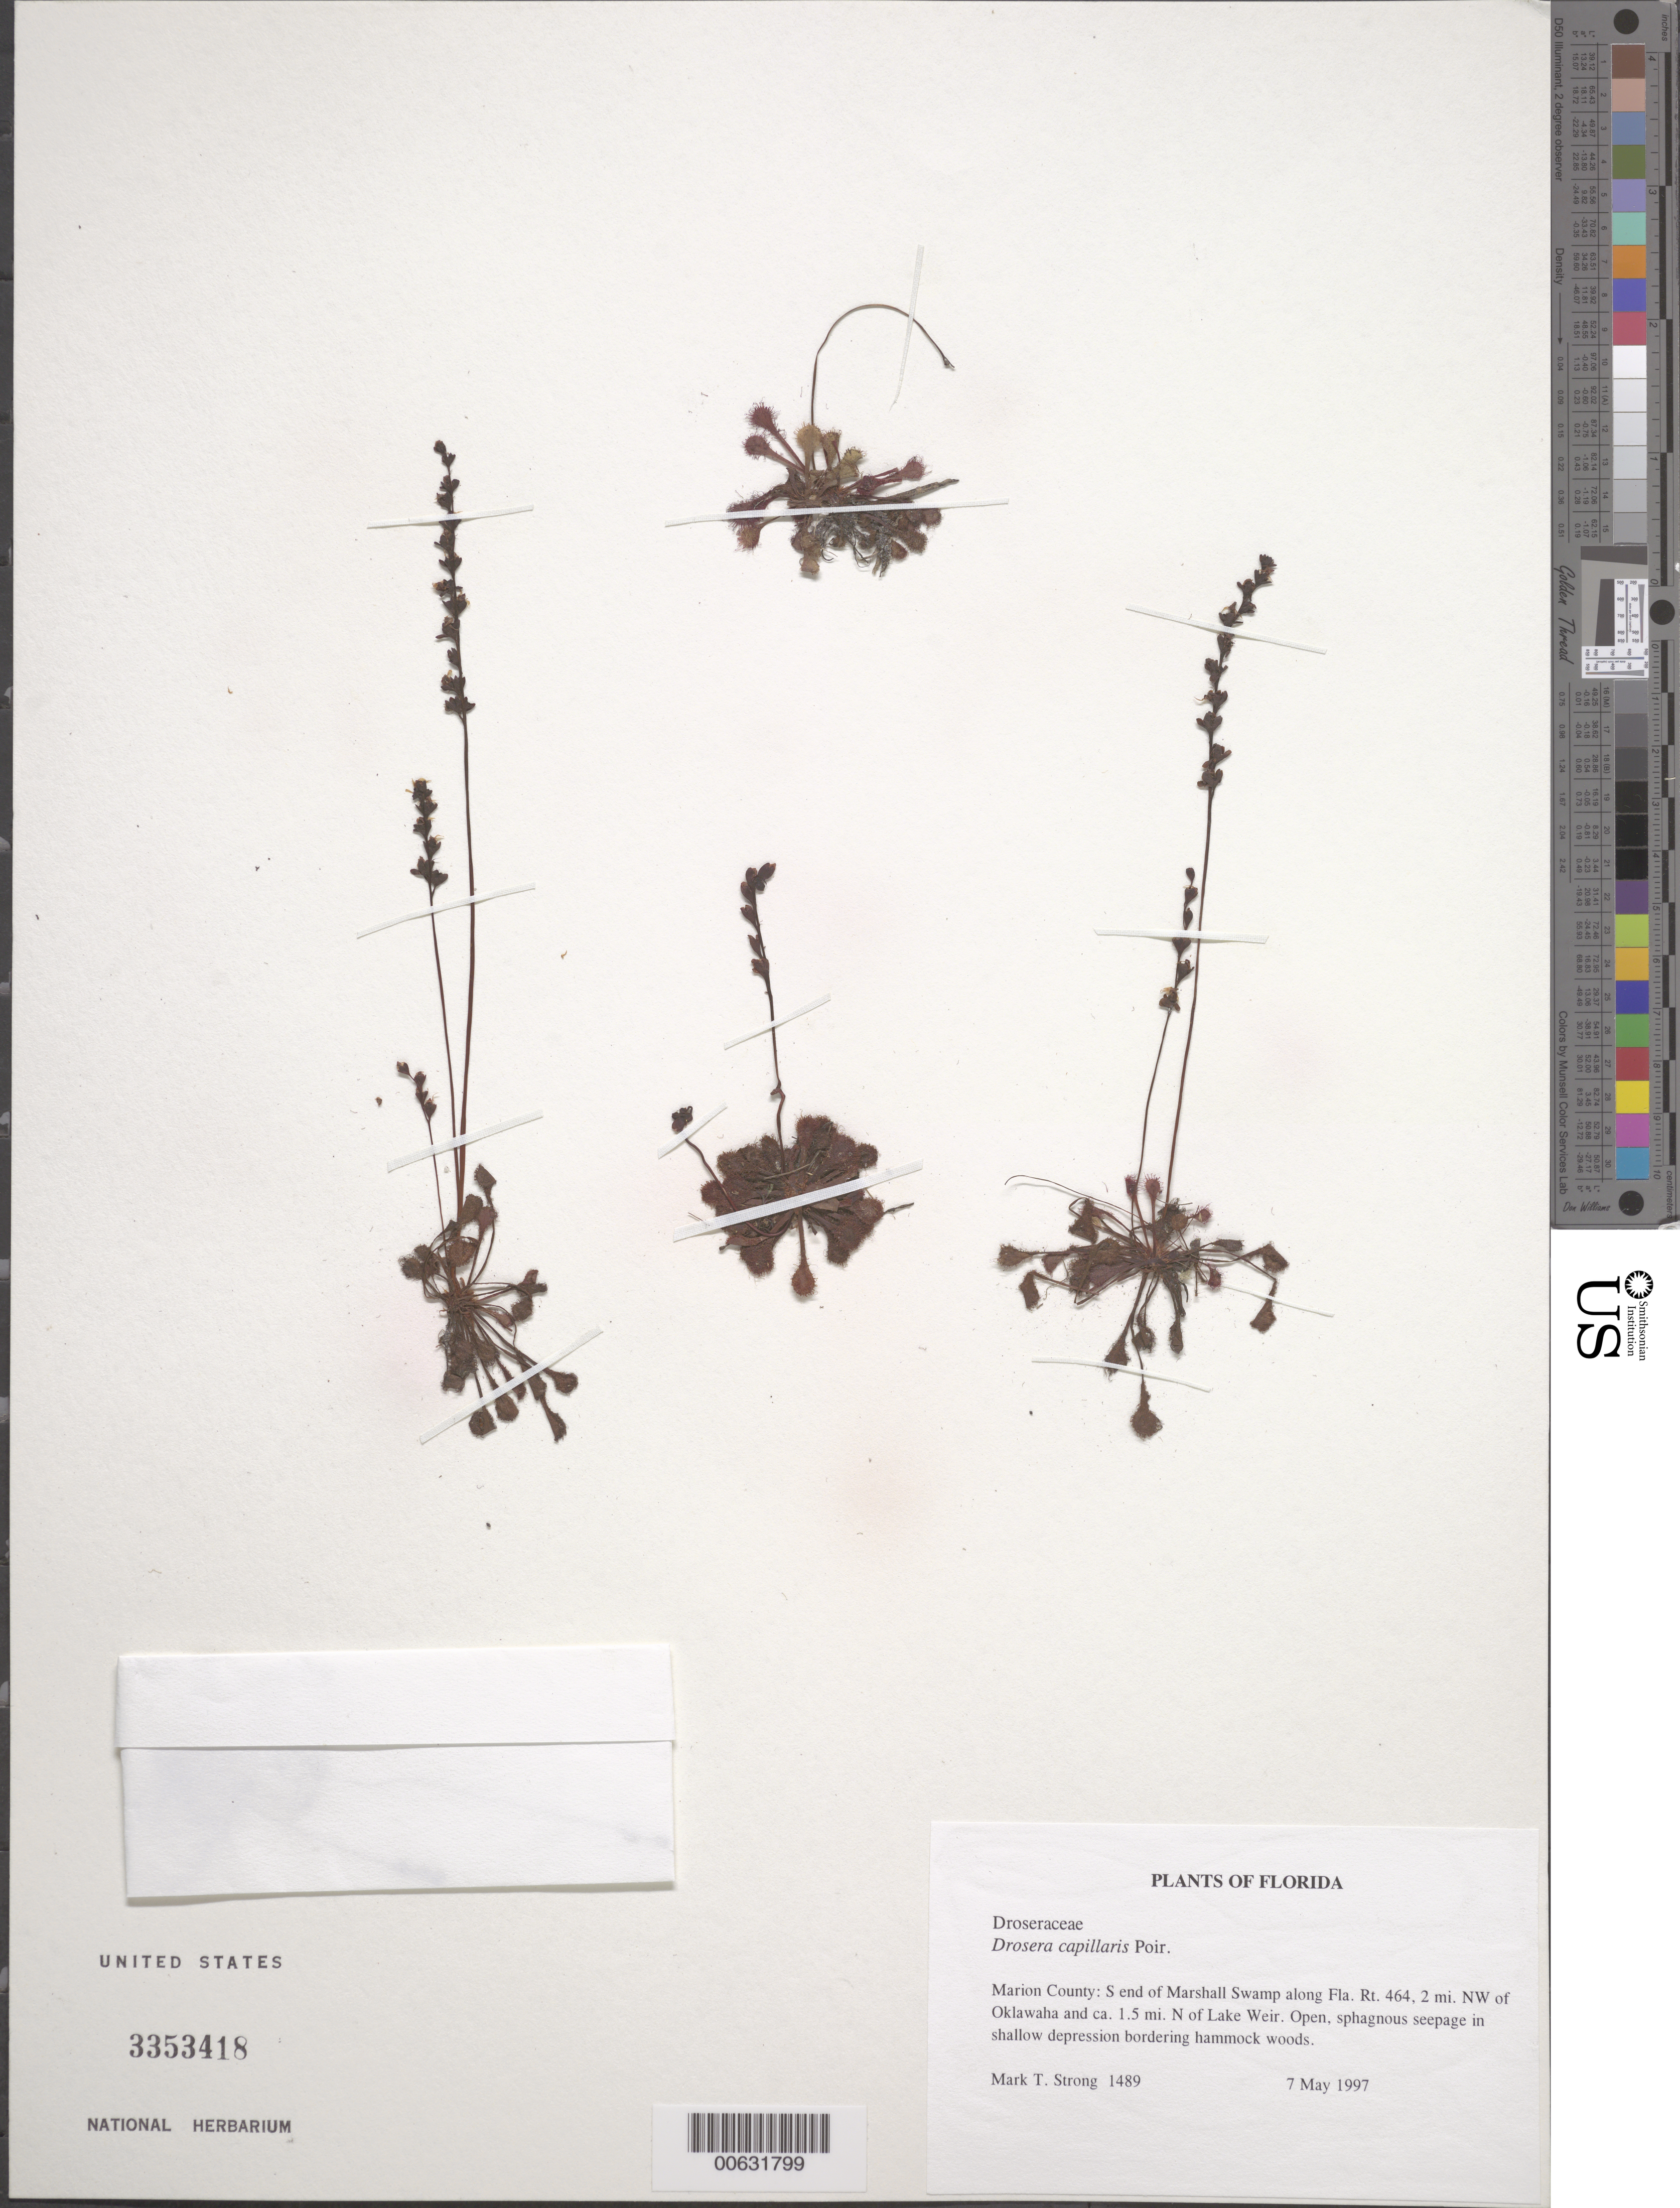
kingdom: Plantae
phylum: Tracheophyta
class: Magnoliopsida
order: Caryophyllales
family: Droseraceae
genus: Drosera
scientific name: Drosera capillaris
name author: Poir.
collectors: M. T. Strong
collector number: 1489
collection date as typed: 07 May 1997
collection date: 1997-05-07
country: United States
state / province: Florida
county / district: Marion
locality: S end of marshall swamp along fl rt 464, nw of oklawaha and n of lake weir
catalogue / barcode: US 3353418